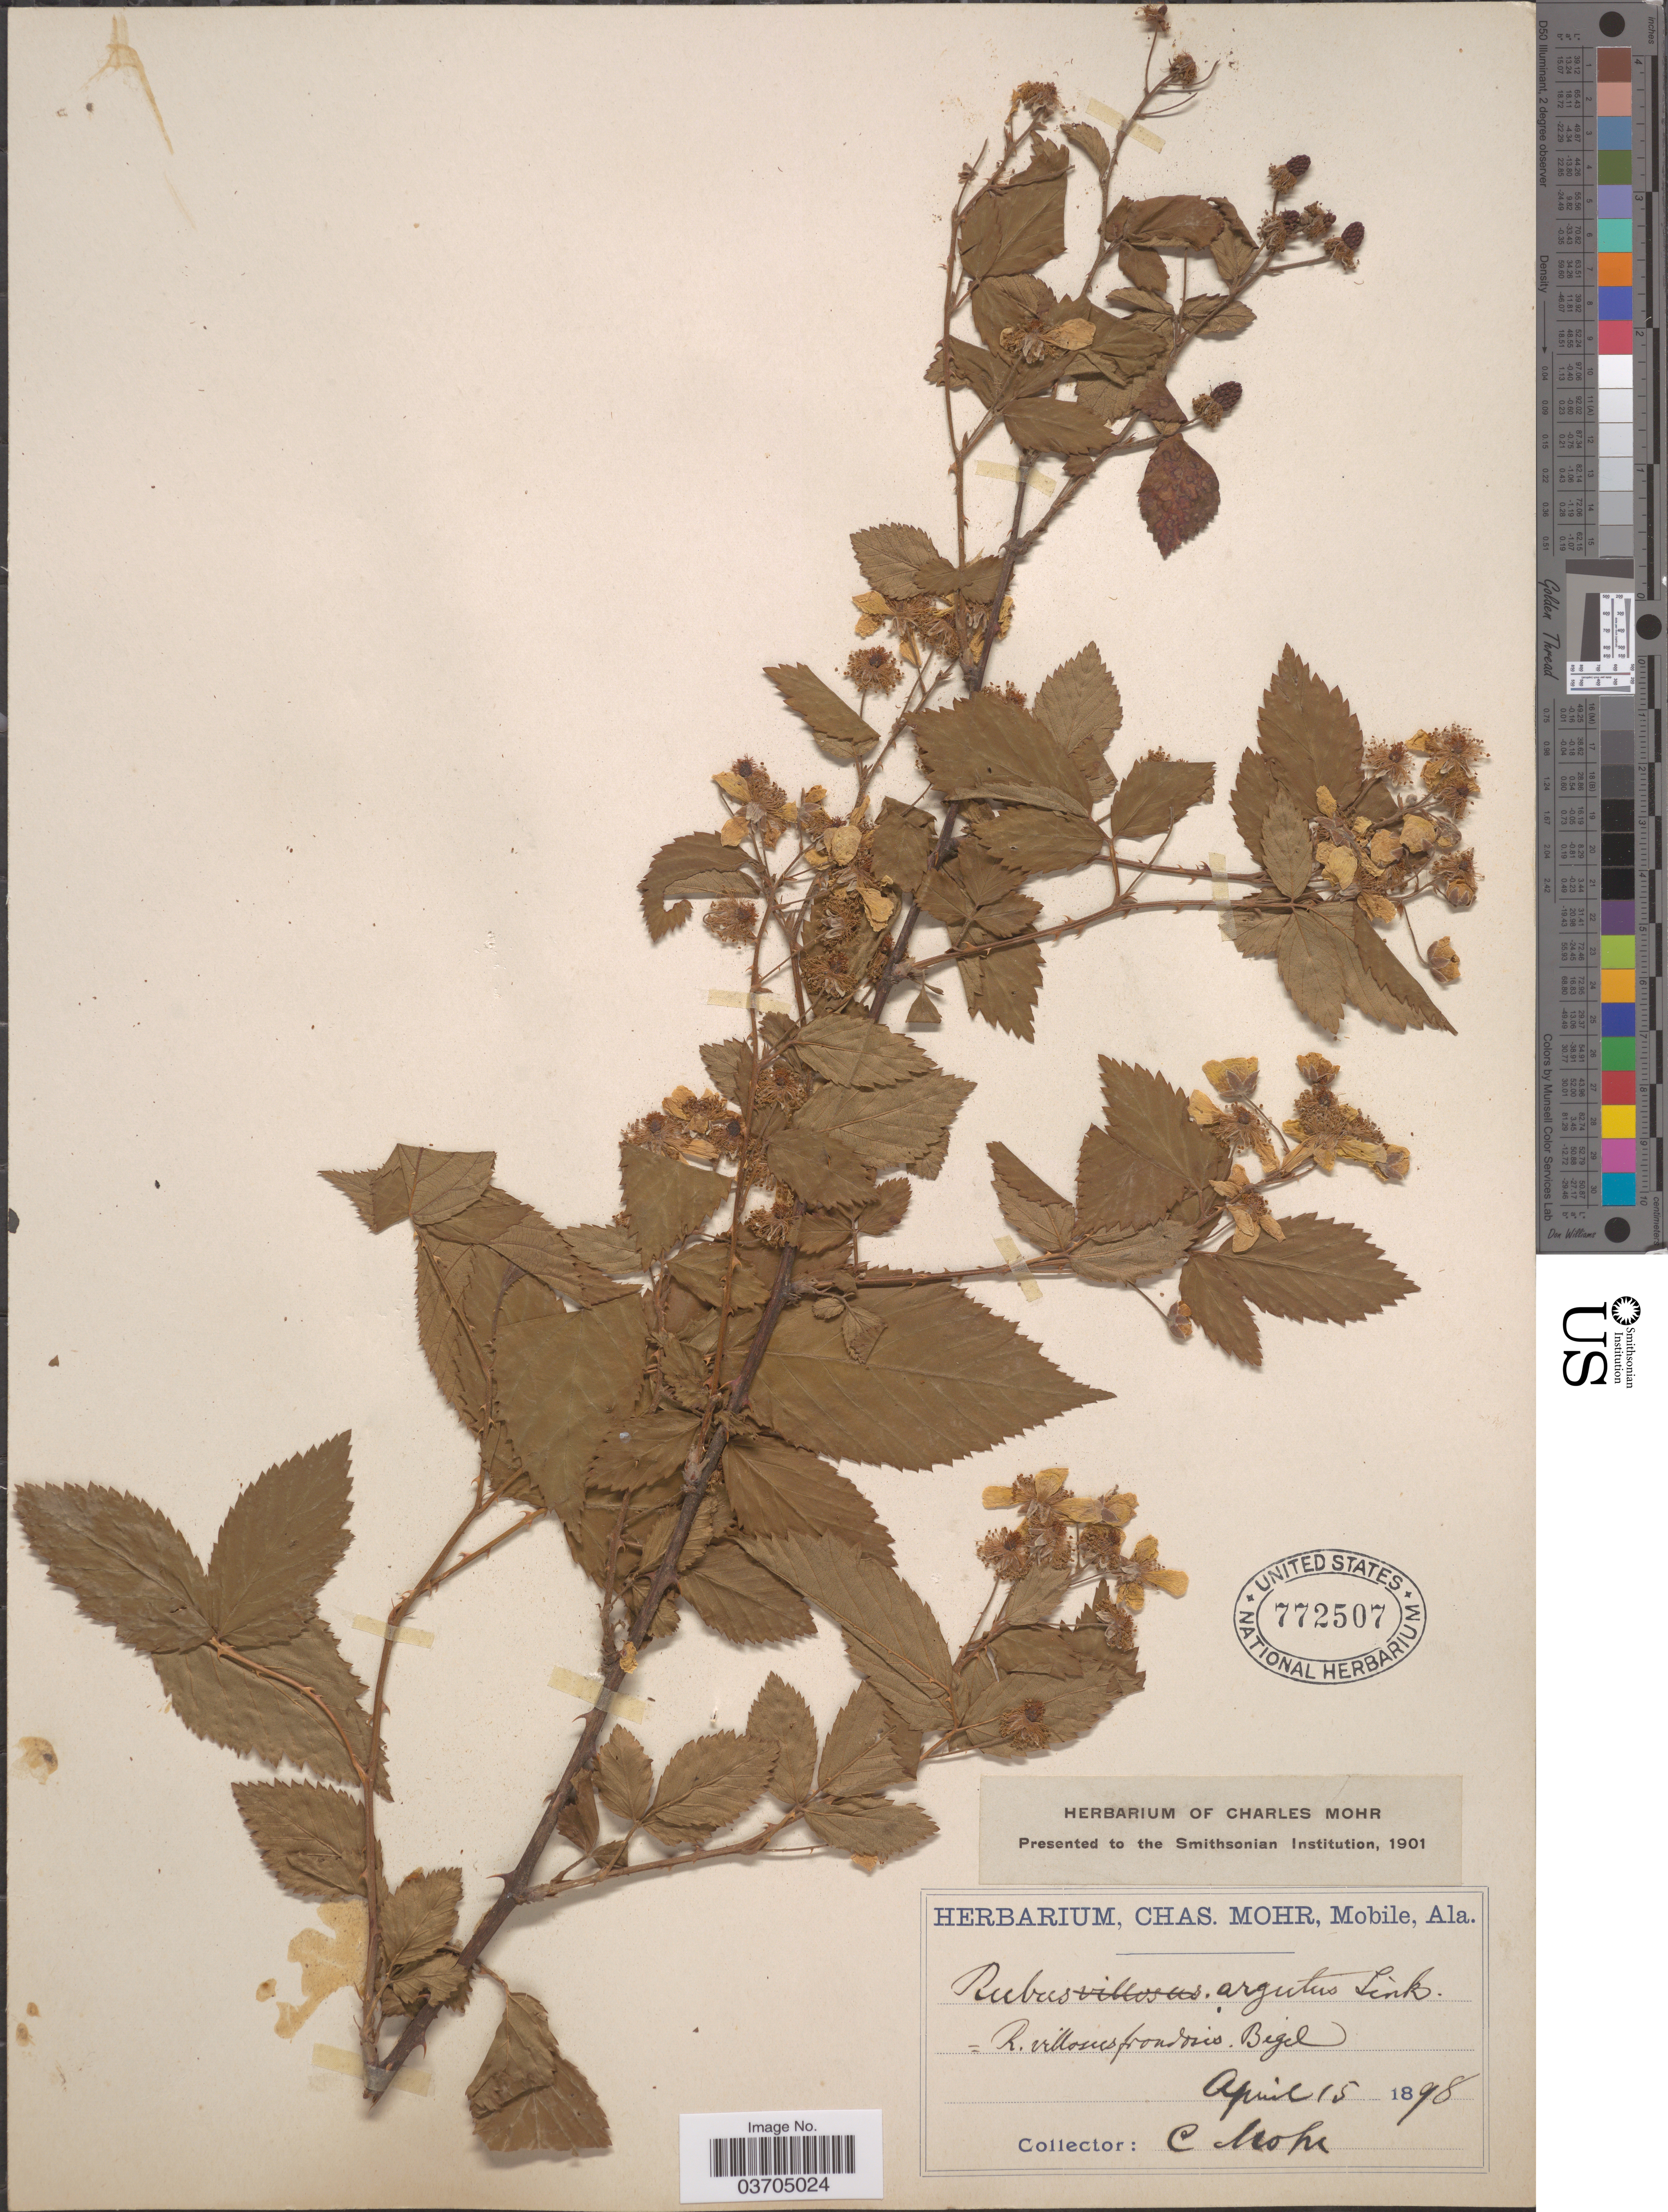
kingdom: Plantae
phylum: Tracheophyta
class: Magnoliopsida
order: Rosales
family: Rosaceae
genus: Rubus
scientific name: Rubus floridus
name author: Tratt.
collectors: Mohr, C. T. (herbarium)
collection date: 1898-04-15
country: United States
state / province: Alabama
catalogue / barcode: US 772507